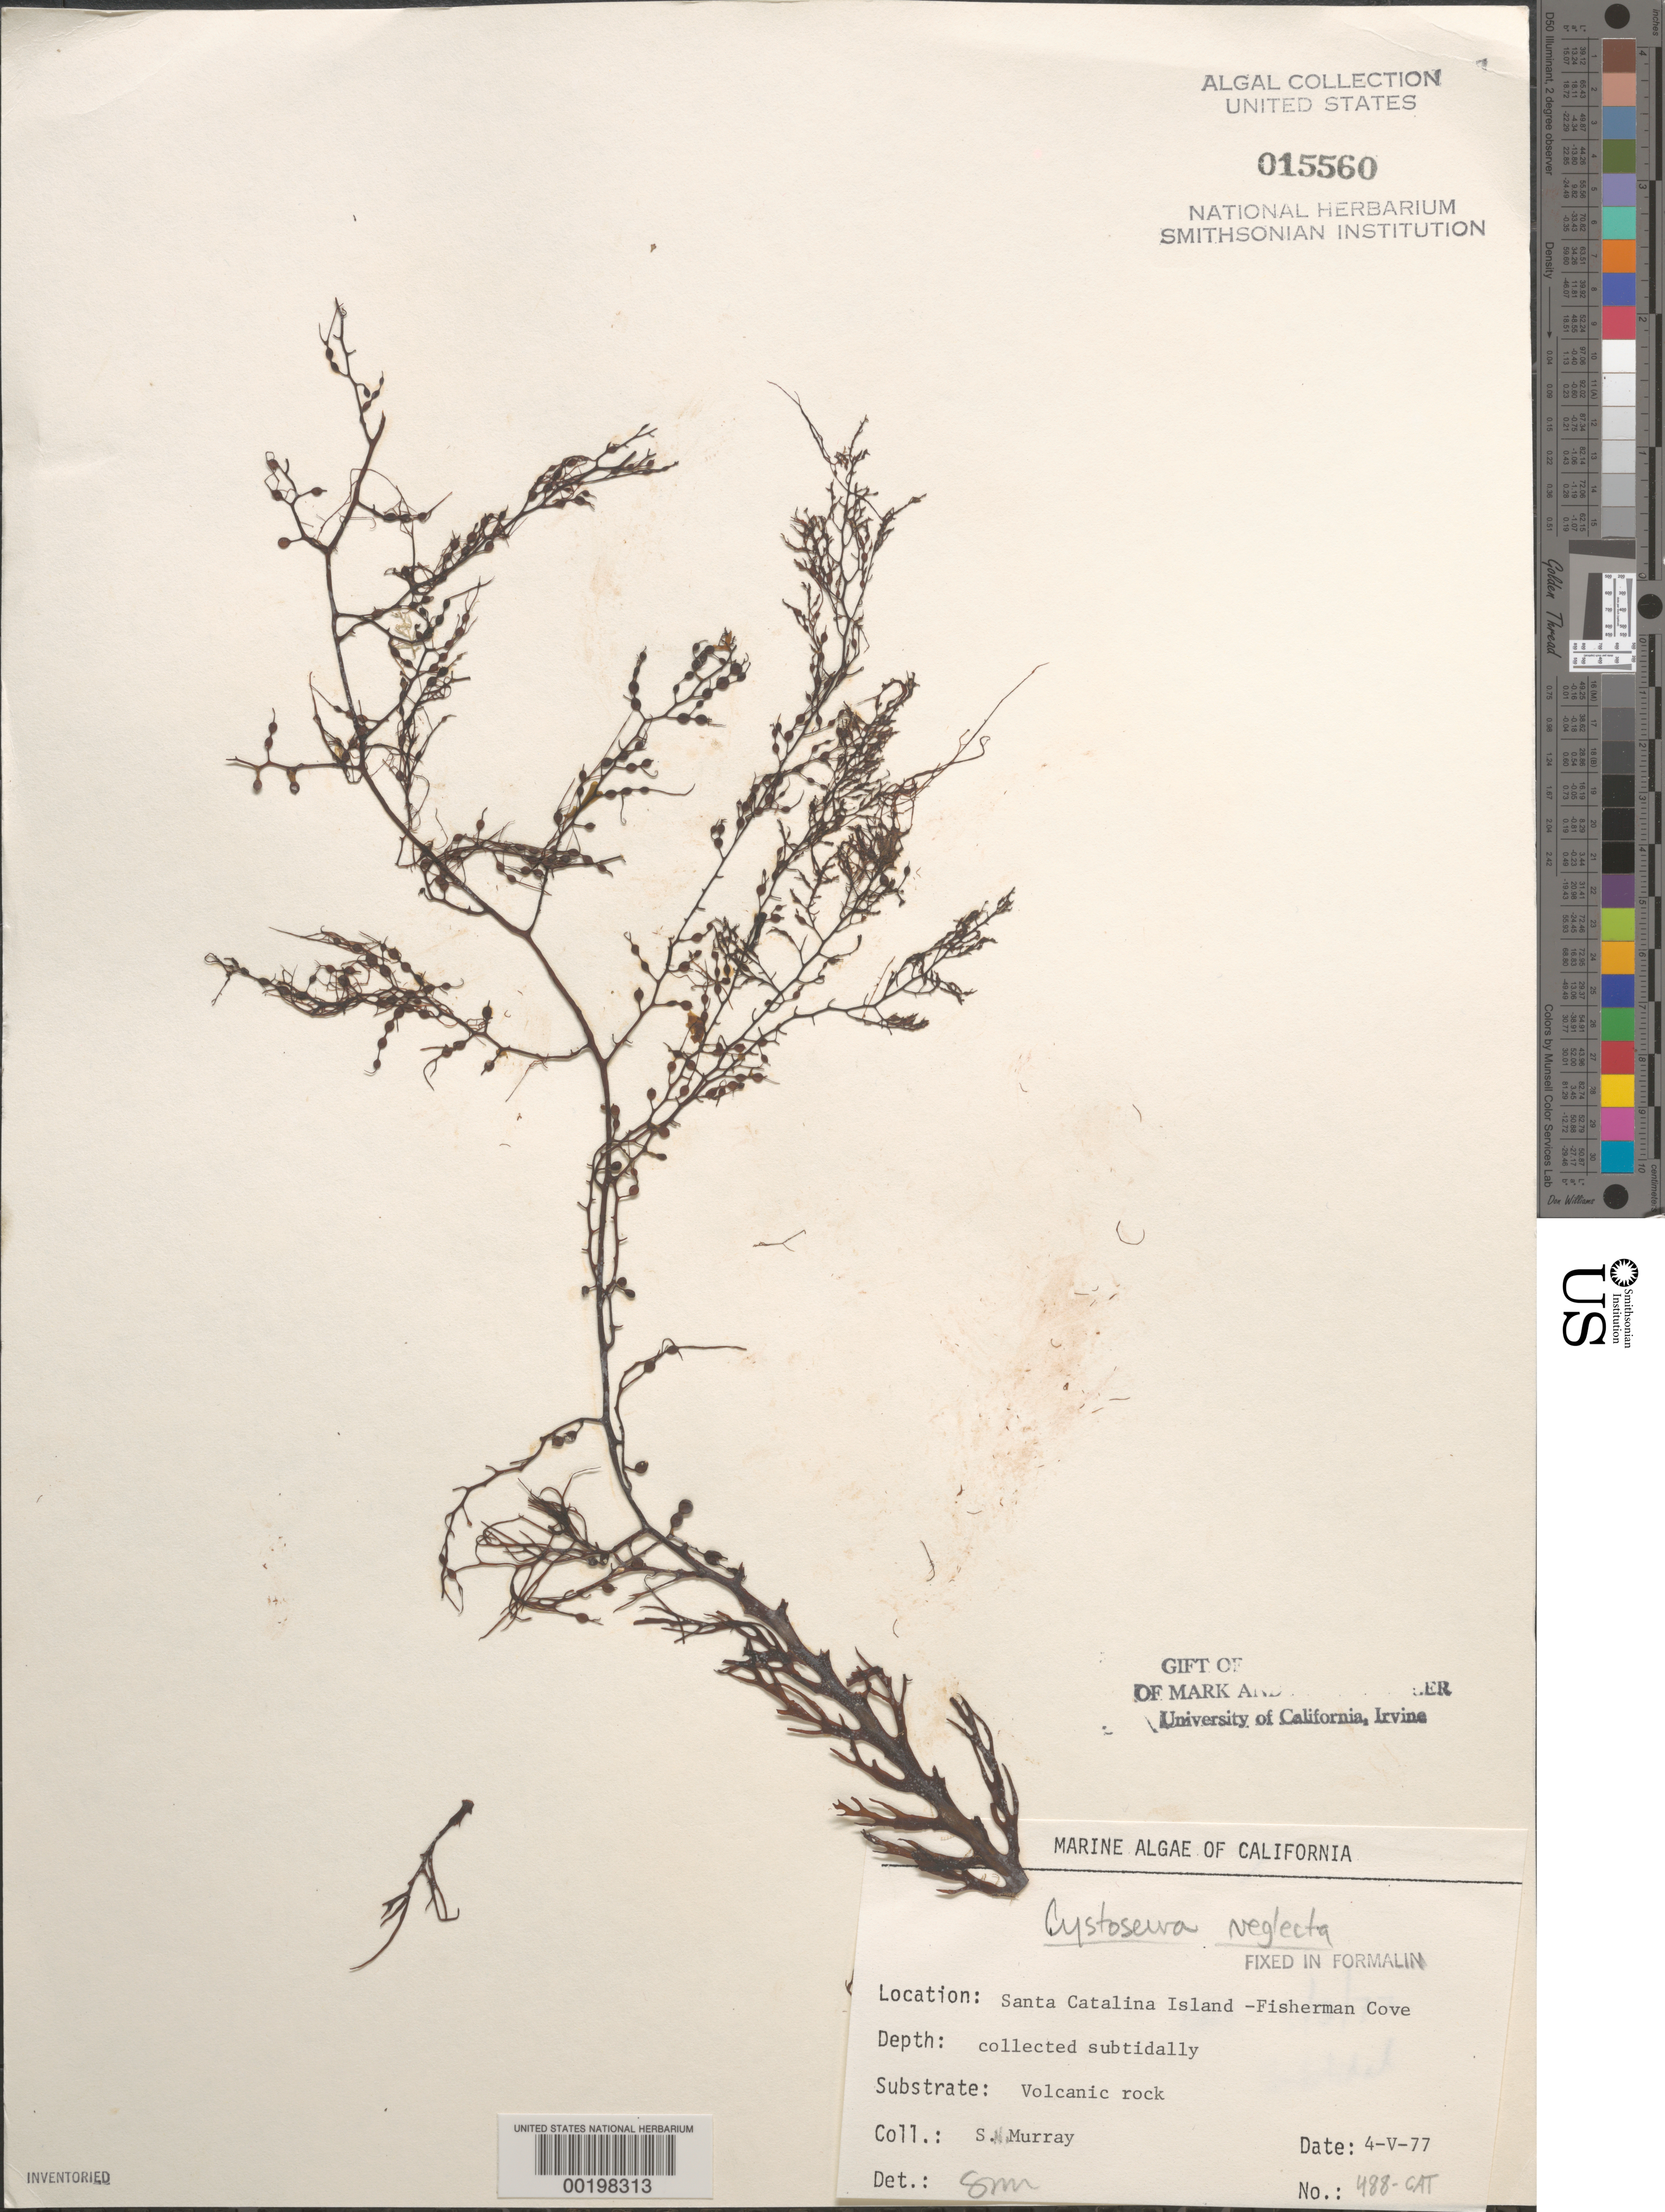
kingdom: Chromista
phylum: Ochrophyta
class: Phaeophyceae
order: Fucales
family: Sargassaceae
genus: Cystoseira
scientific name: Cystoseira neglecta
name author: Setch. & N.L. Gardner in N.L. Gardner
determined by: Murray, S. N.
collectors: S. N. Murray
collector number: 488-cat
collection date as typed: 04 May 1977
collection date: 1977-05-04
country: United States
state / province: California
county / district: Los Angeles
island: Santa Catalina Island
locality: Fishermen Cove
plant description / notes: BLM-SOCALBIGHT Rocky Intertidal Survey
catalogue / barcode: US 15560